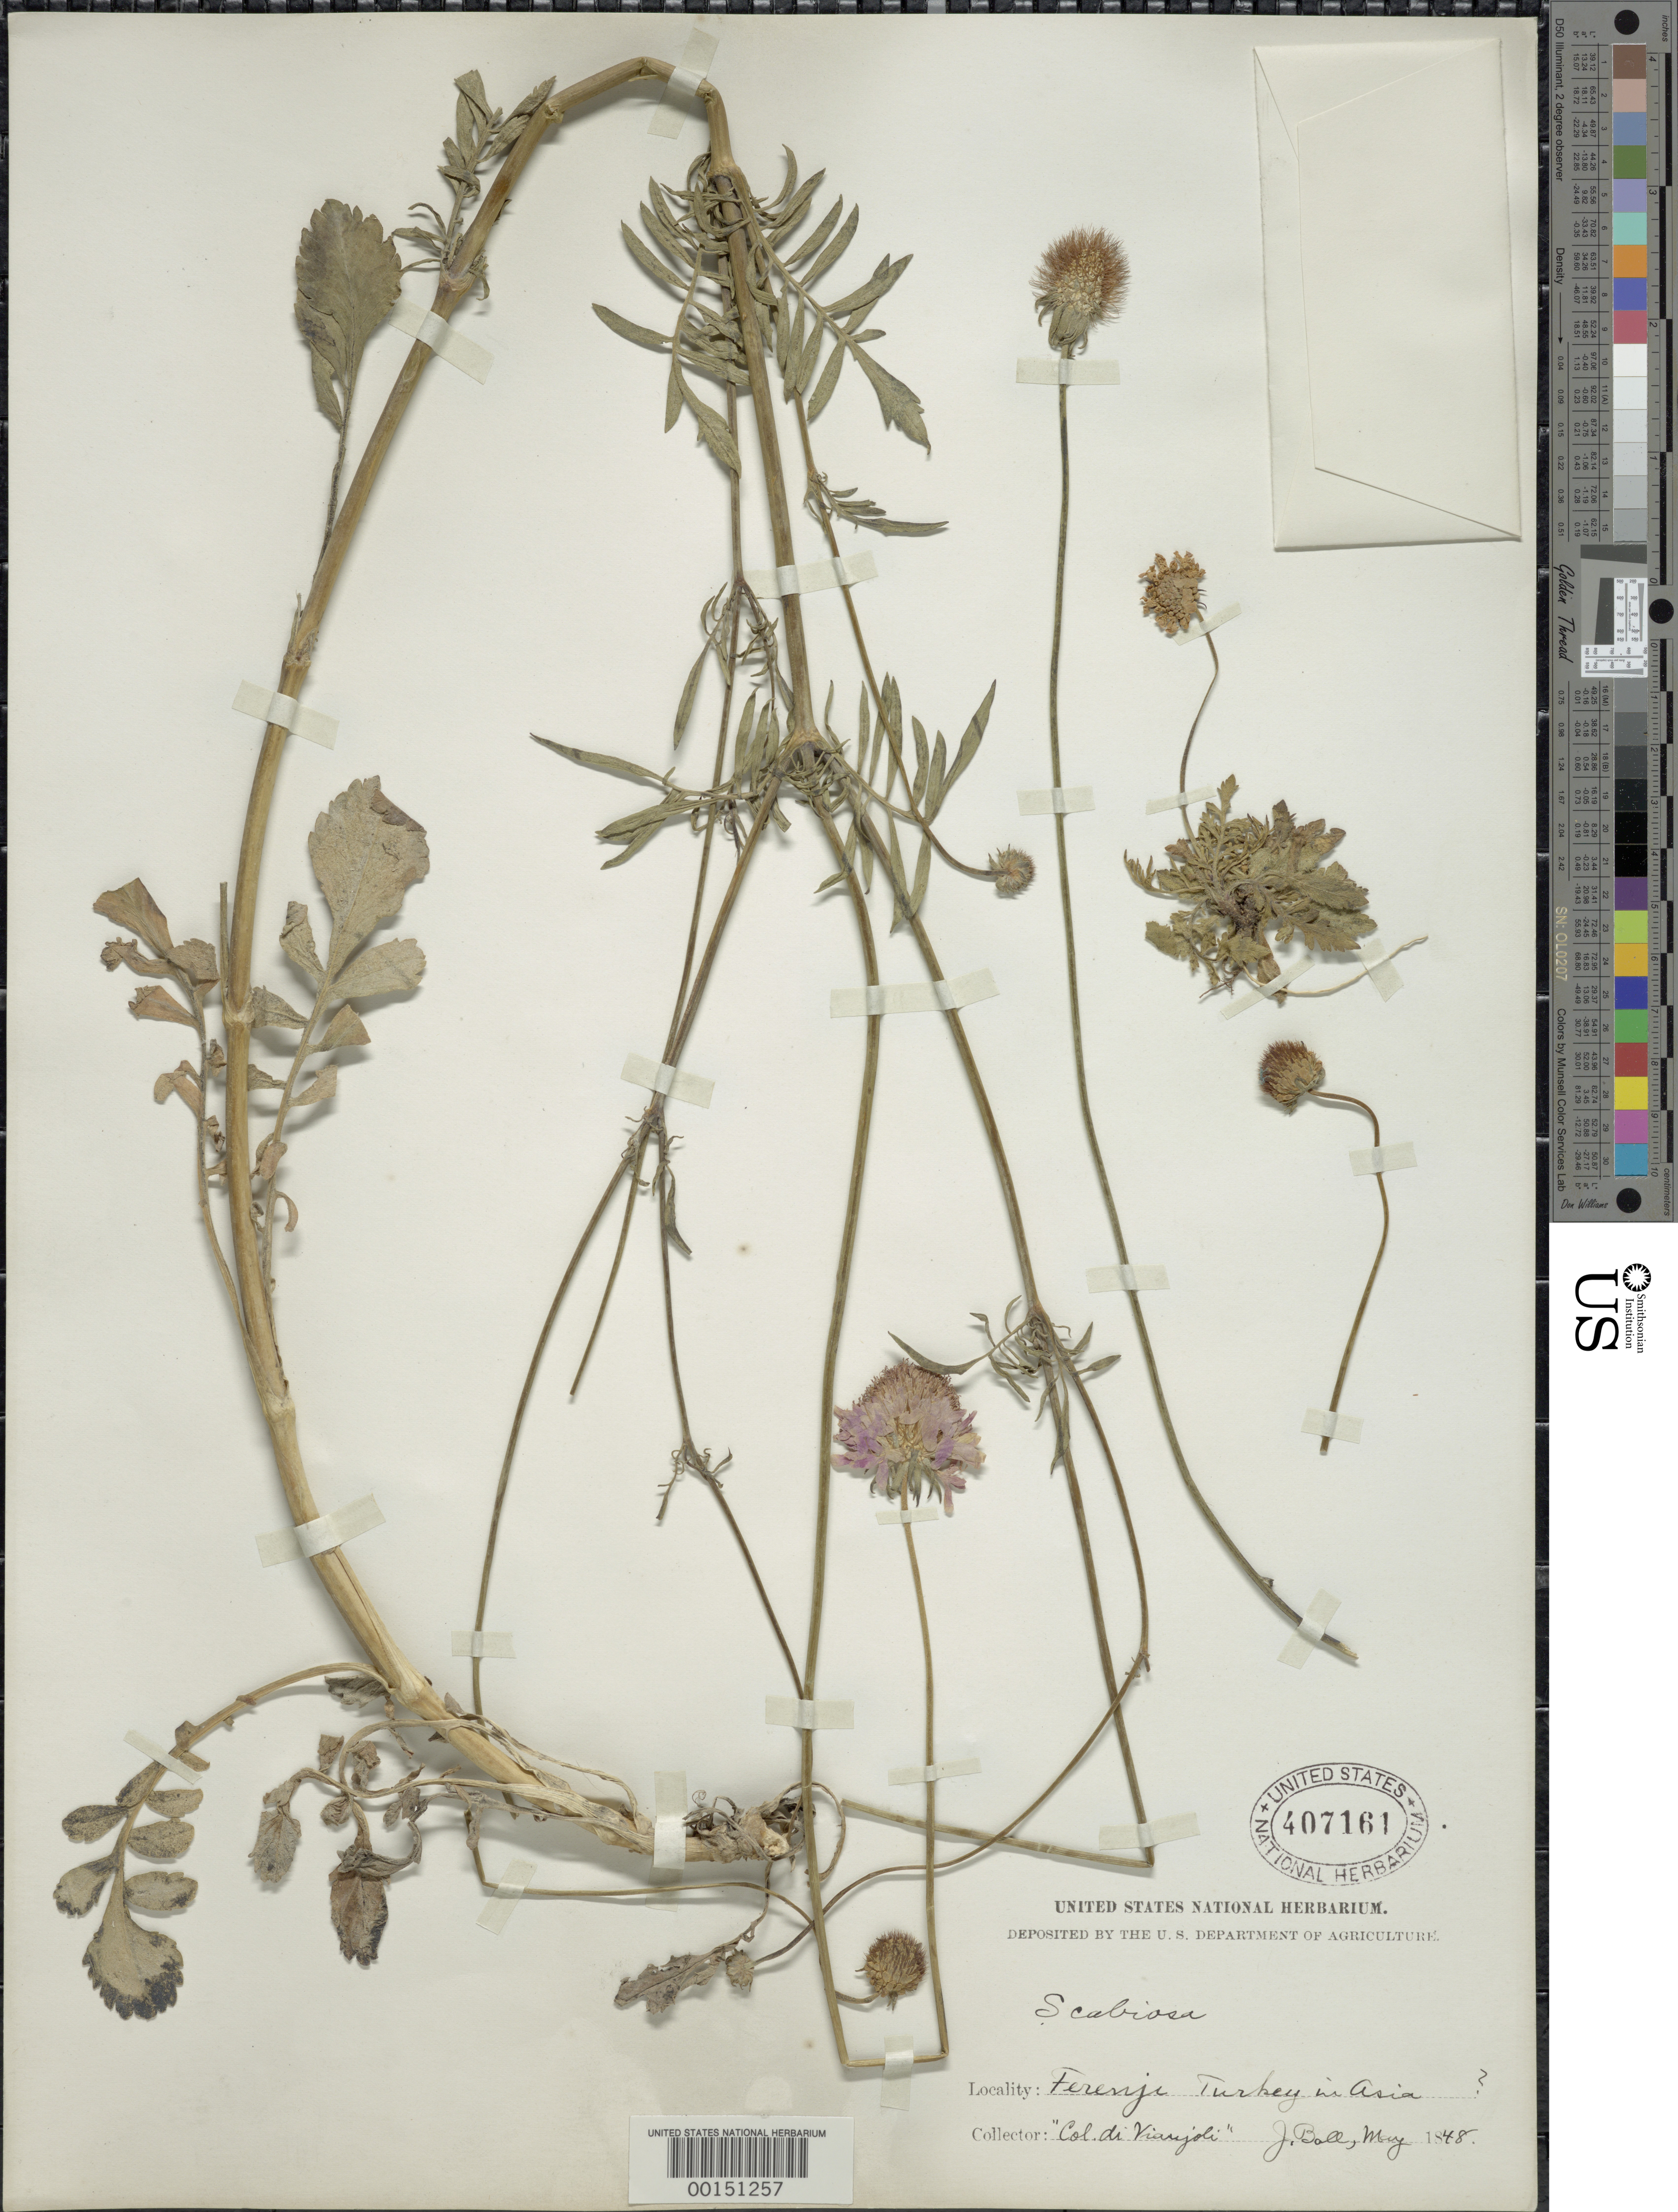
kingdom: Plantae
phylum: Tracheophyta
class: Magnoliopsida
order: Dipsacales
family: Caprifoliaceae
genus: Scabiosa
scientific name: Scabiosa sp.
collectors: D. Viaujoli & J. Ball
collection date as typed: May 1848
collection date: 1848-05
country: Turkey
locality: Ferenji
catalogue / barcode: US 407161